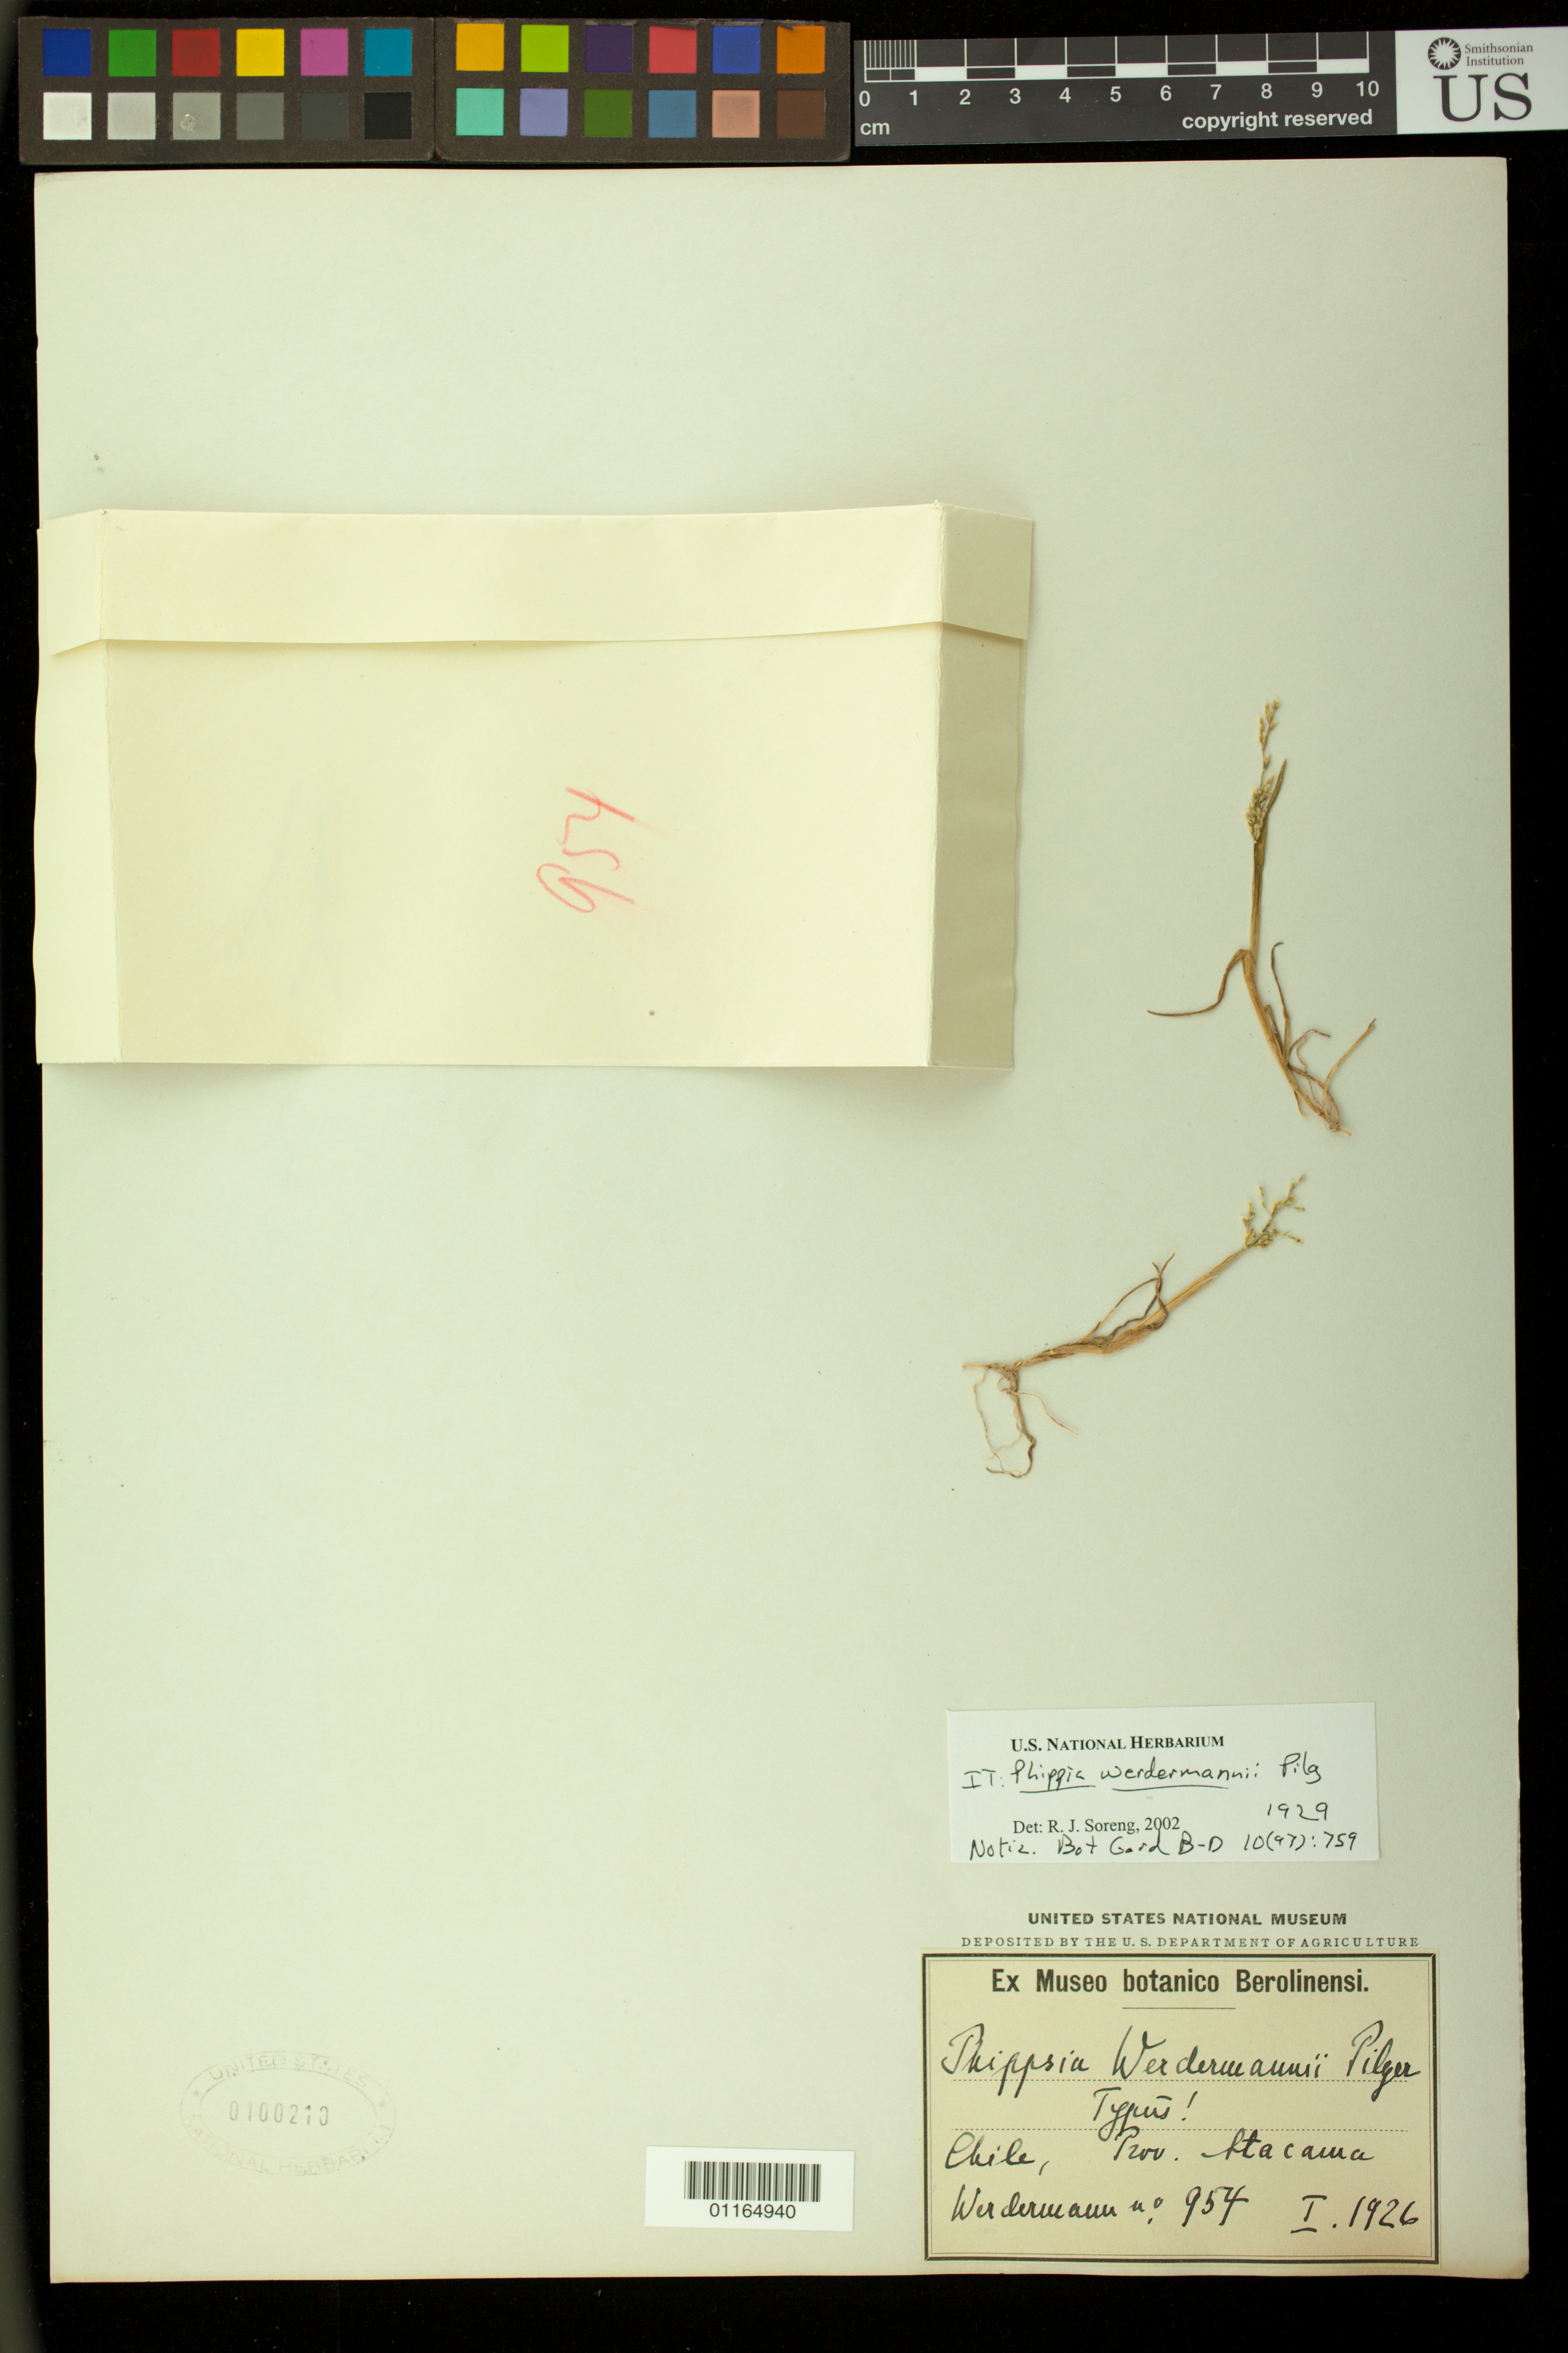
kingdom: Plantae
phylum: Tracheophyta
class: Liliopsida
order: Poales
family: Poaceae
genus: Phippsia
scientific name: Phippsia werdermannii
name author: Pilg.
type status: Isotype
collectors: E. Werdermann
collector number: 954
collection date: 1926-01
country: Chile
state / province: Atacama (III)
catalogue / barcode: US 100210